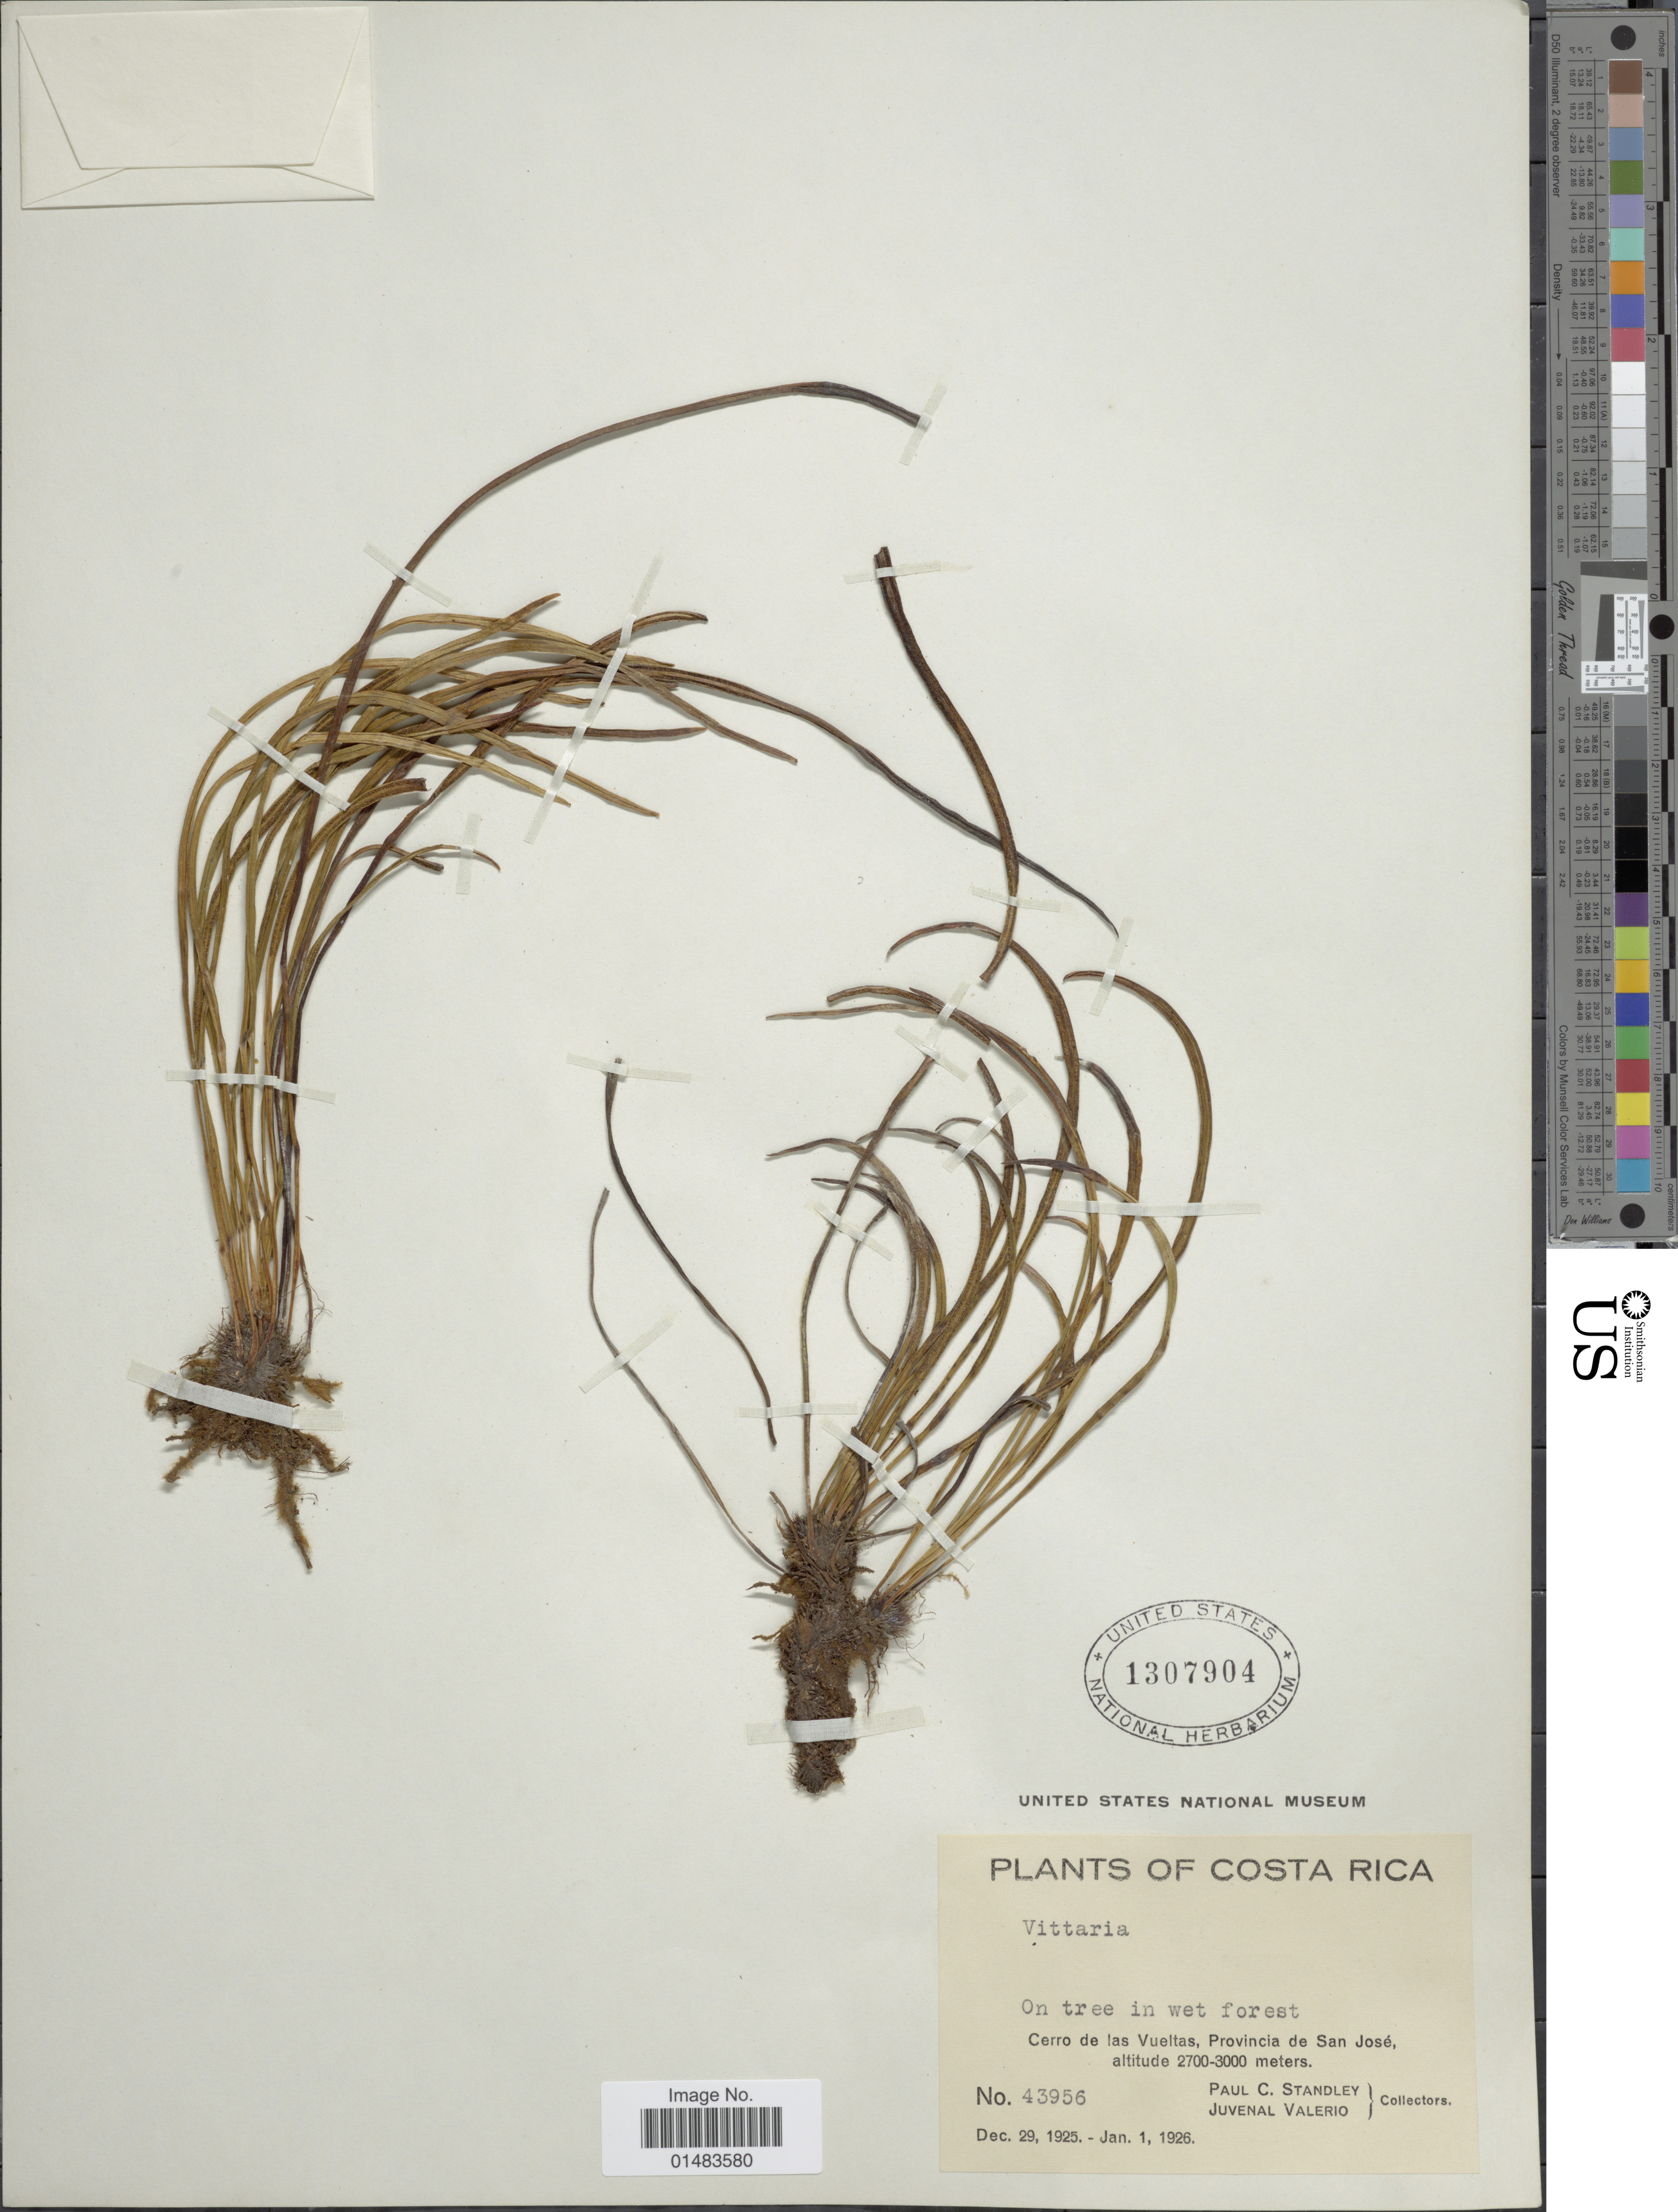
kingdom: Plantae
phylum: Tracheophyta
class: Polypodiopsida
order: Polypodiales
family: Pteridaceae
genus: Vittaria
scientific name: Vittaria graminifolia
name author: Kaulf.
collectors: P. C. Standley & J. Valerio R.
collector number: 43956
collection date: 1925-12-29/1926-01-01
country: Costa Rica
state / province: San José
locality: Costa Rica, On tree in wet forest, Cerro de las Vueltas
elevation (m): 2700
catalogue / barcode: US 1307904